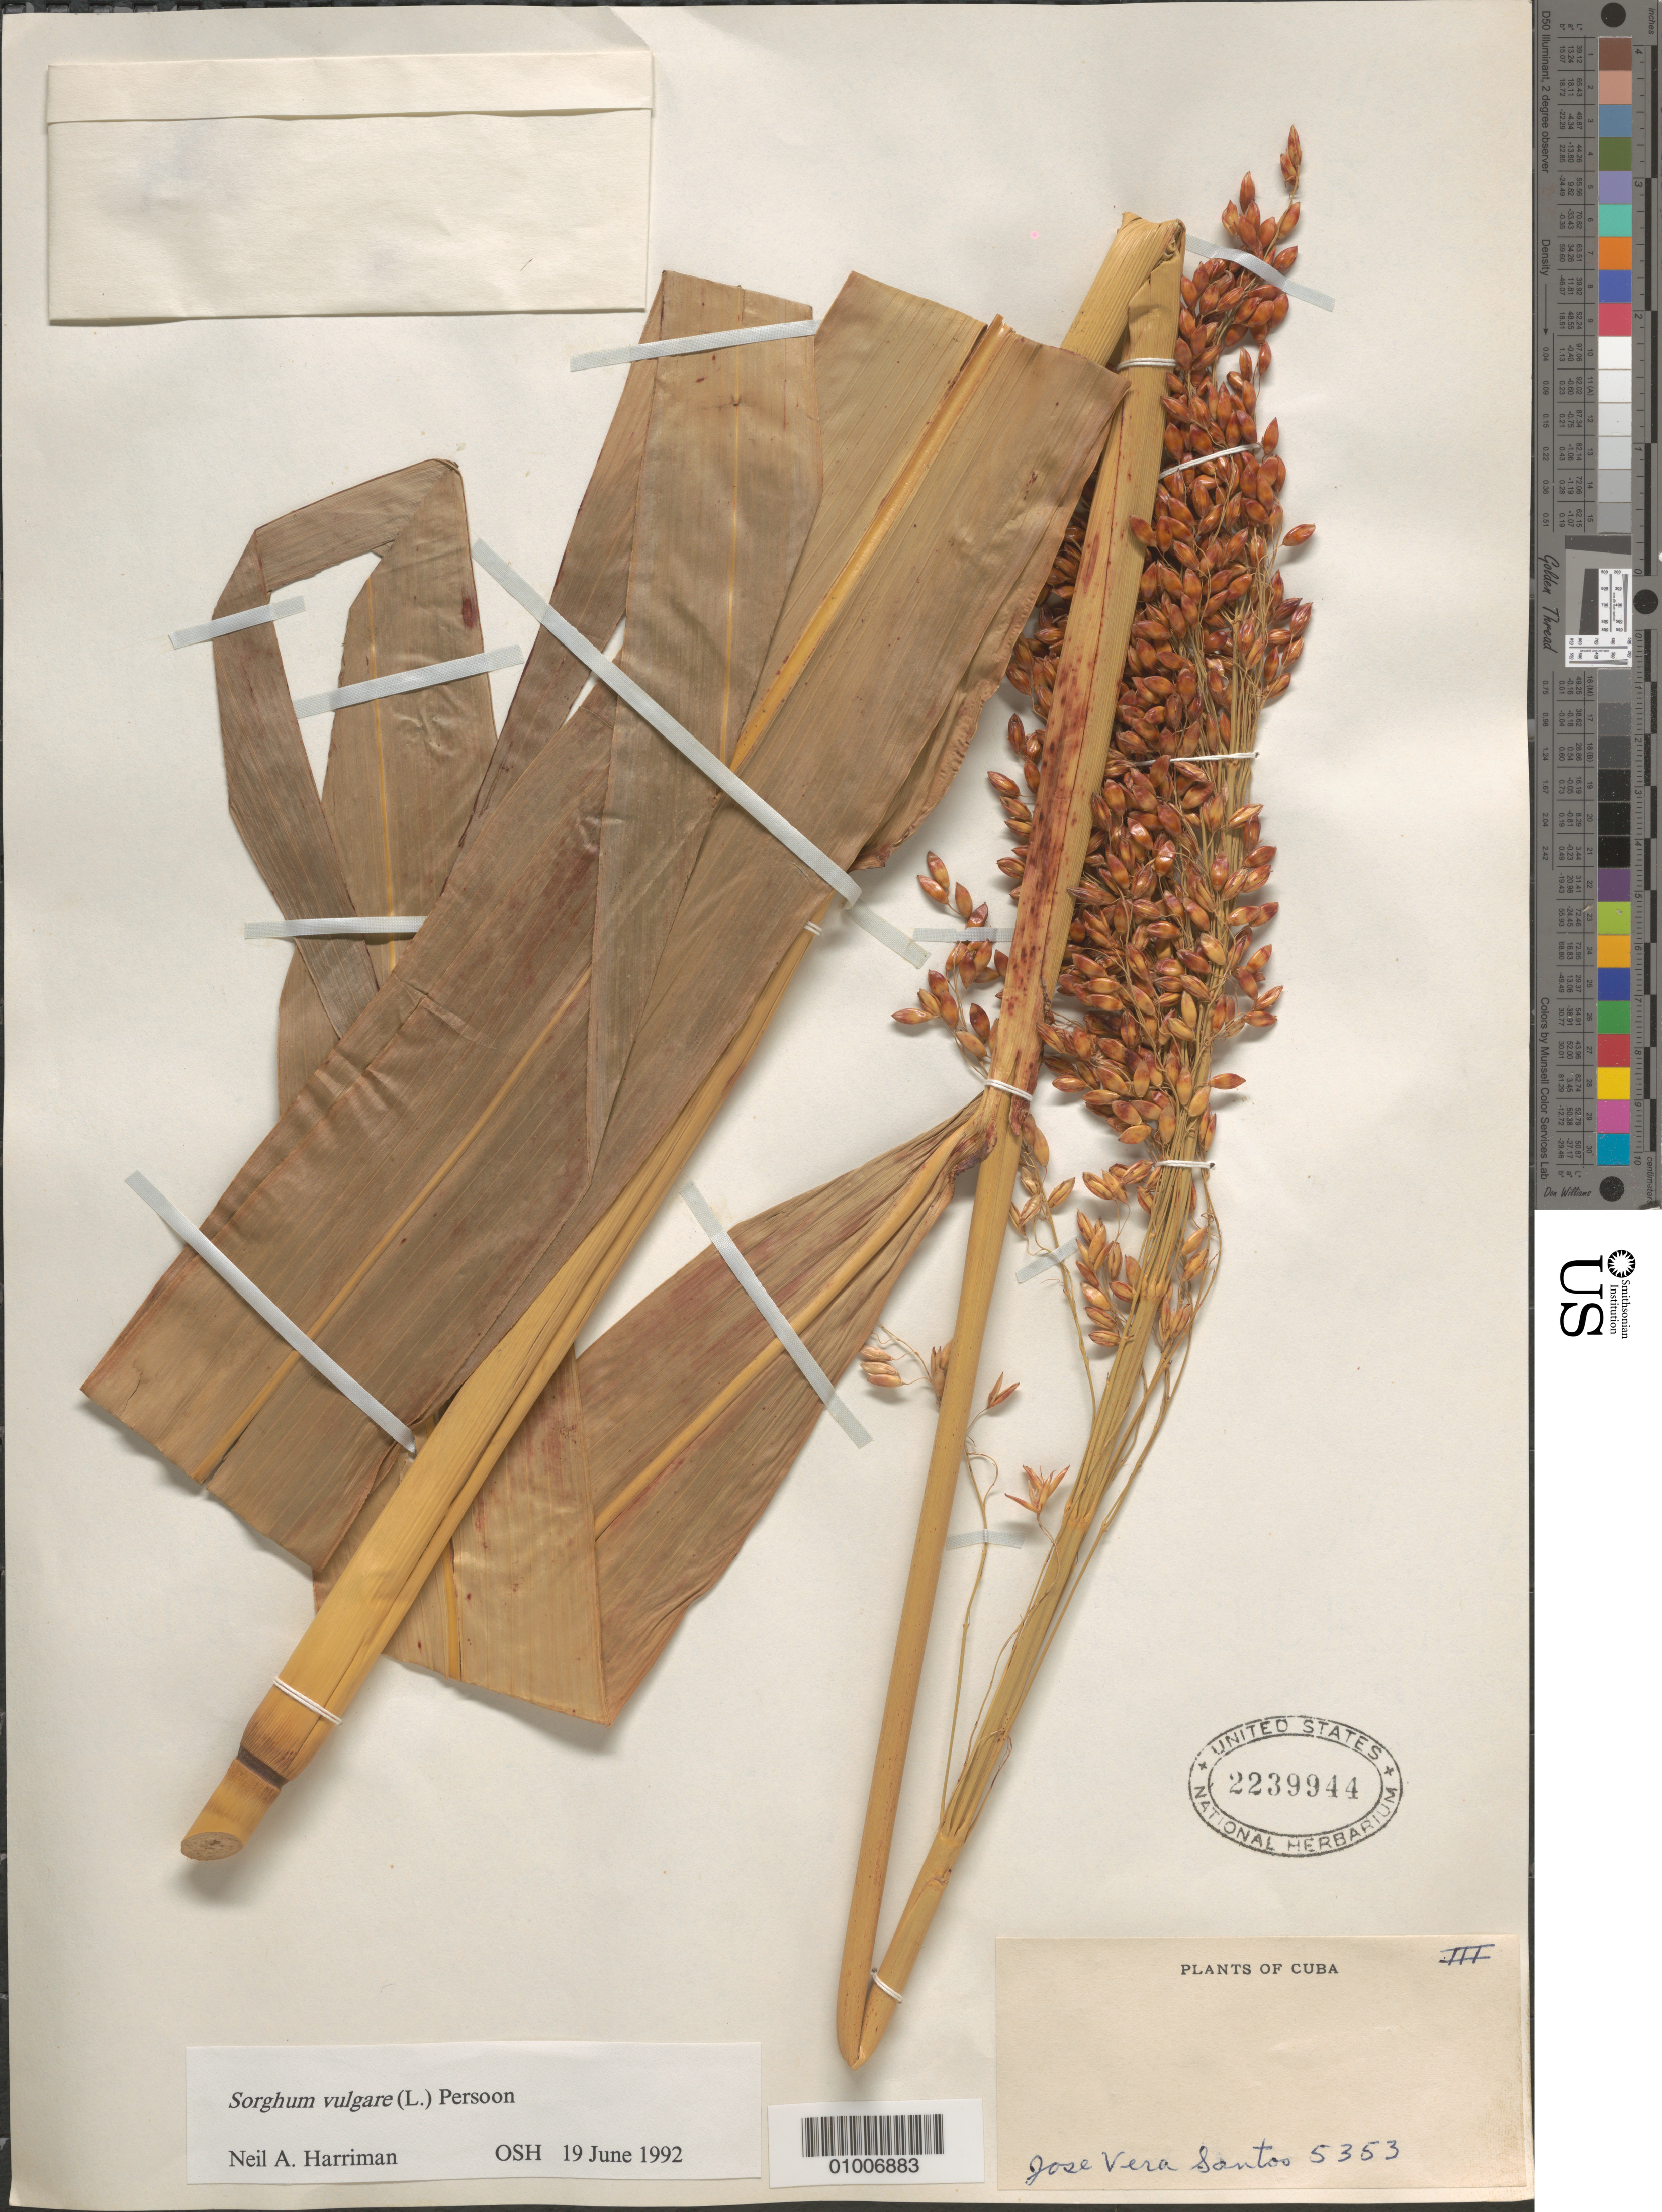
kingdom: Plantae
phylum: Tracheophyta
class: Liliopsida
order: Poales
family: Poaceae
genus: Sorghum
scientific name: Sorghum vulgare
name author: (L.) Pers.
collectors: Vera Santos, J.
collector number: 5353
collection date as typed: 19 Jun 1992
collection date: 1992-06-19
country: Cuba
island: Cuba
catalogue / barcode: US 2239944